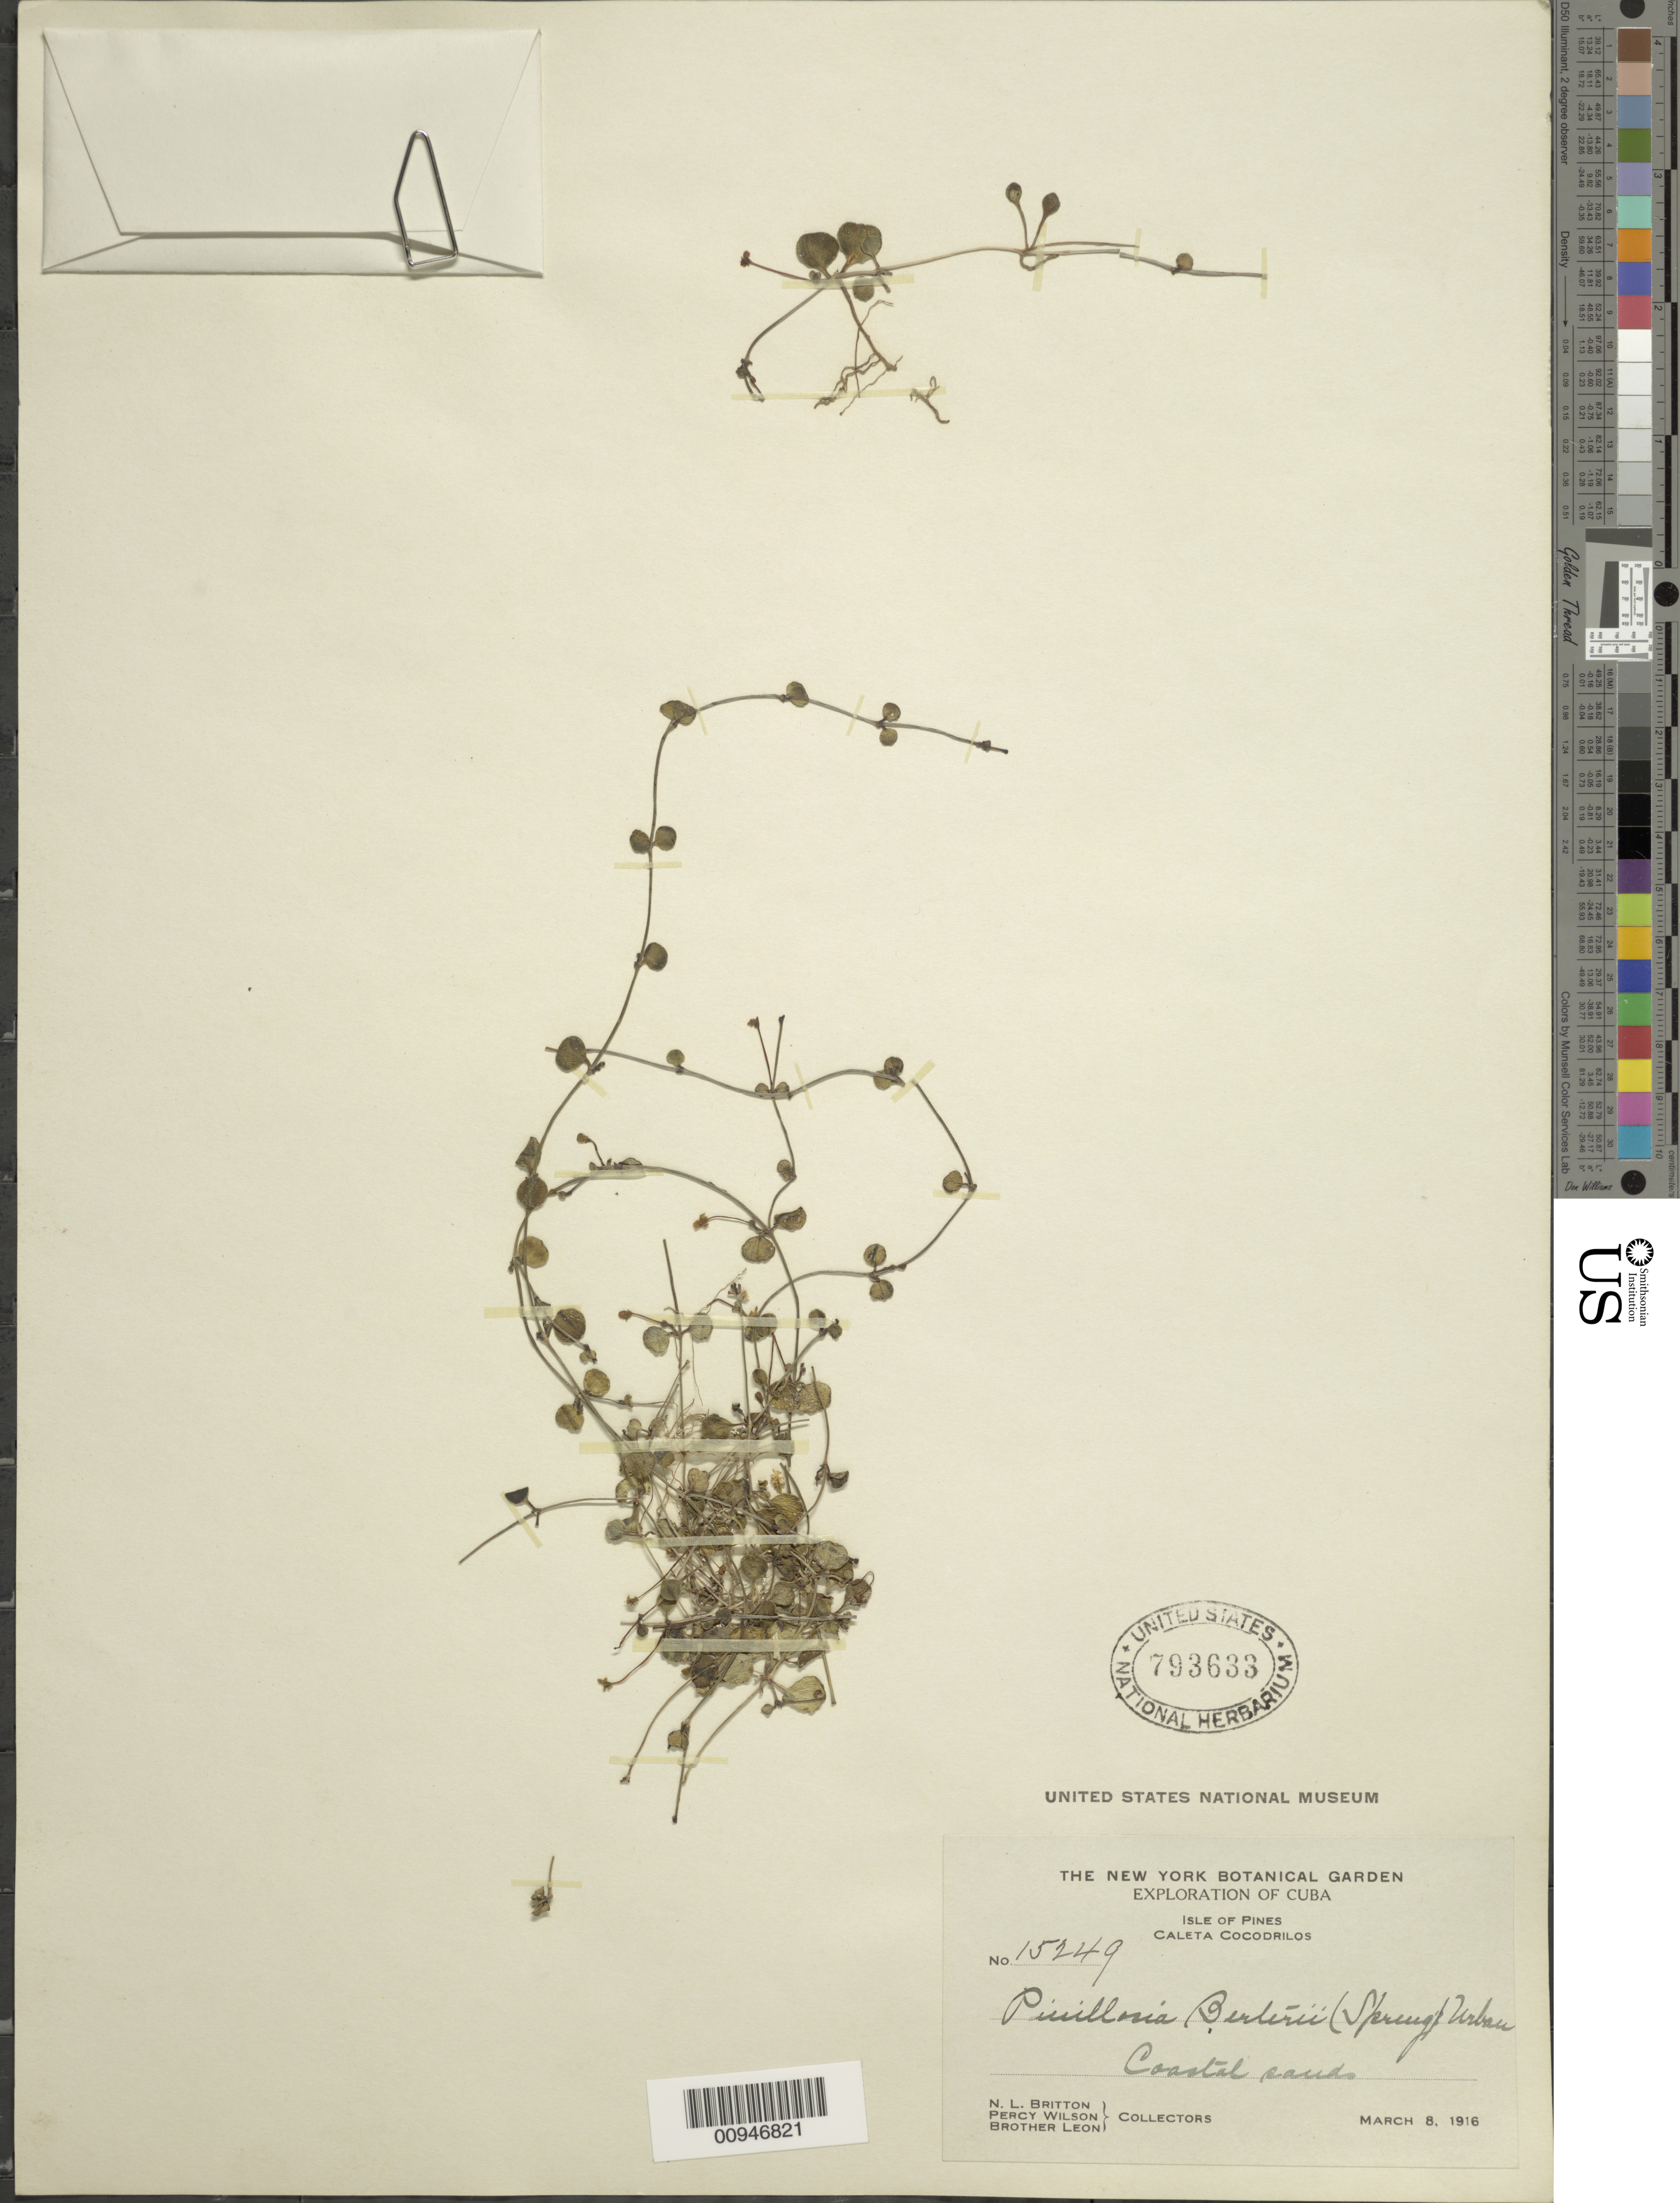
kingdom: Plantae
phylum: Tracheophyta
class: Magnoliopsida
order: Asterales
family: Asteraceae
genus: Pinillosia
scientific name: Pinillosia berteri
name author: (Spreng.) Urb.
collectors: N. Britton, P. Wilson & Bro. León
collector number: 15249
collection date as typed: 08 Mar 1916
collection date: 1916-03-08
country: Cuba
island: Isla de la Juventud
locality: Isle of Pines, Caleta Cocodrilos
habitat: Coastal sands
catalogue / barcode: US 793633